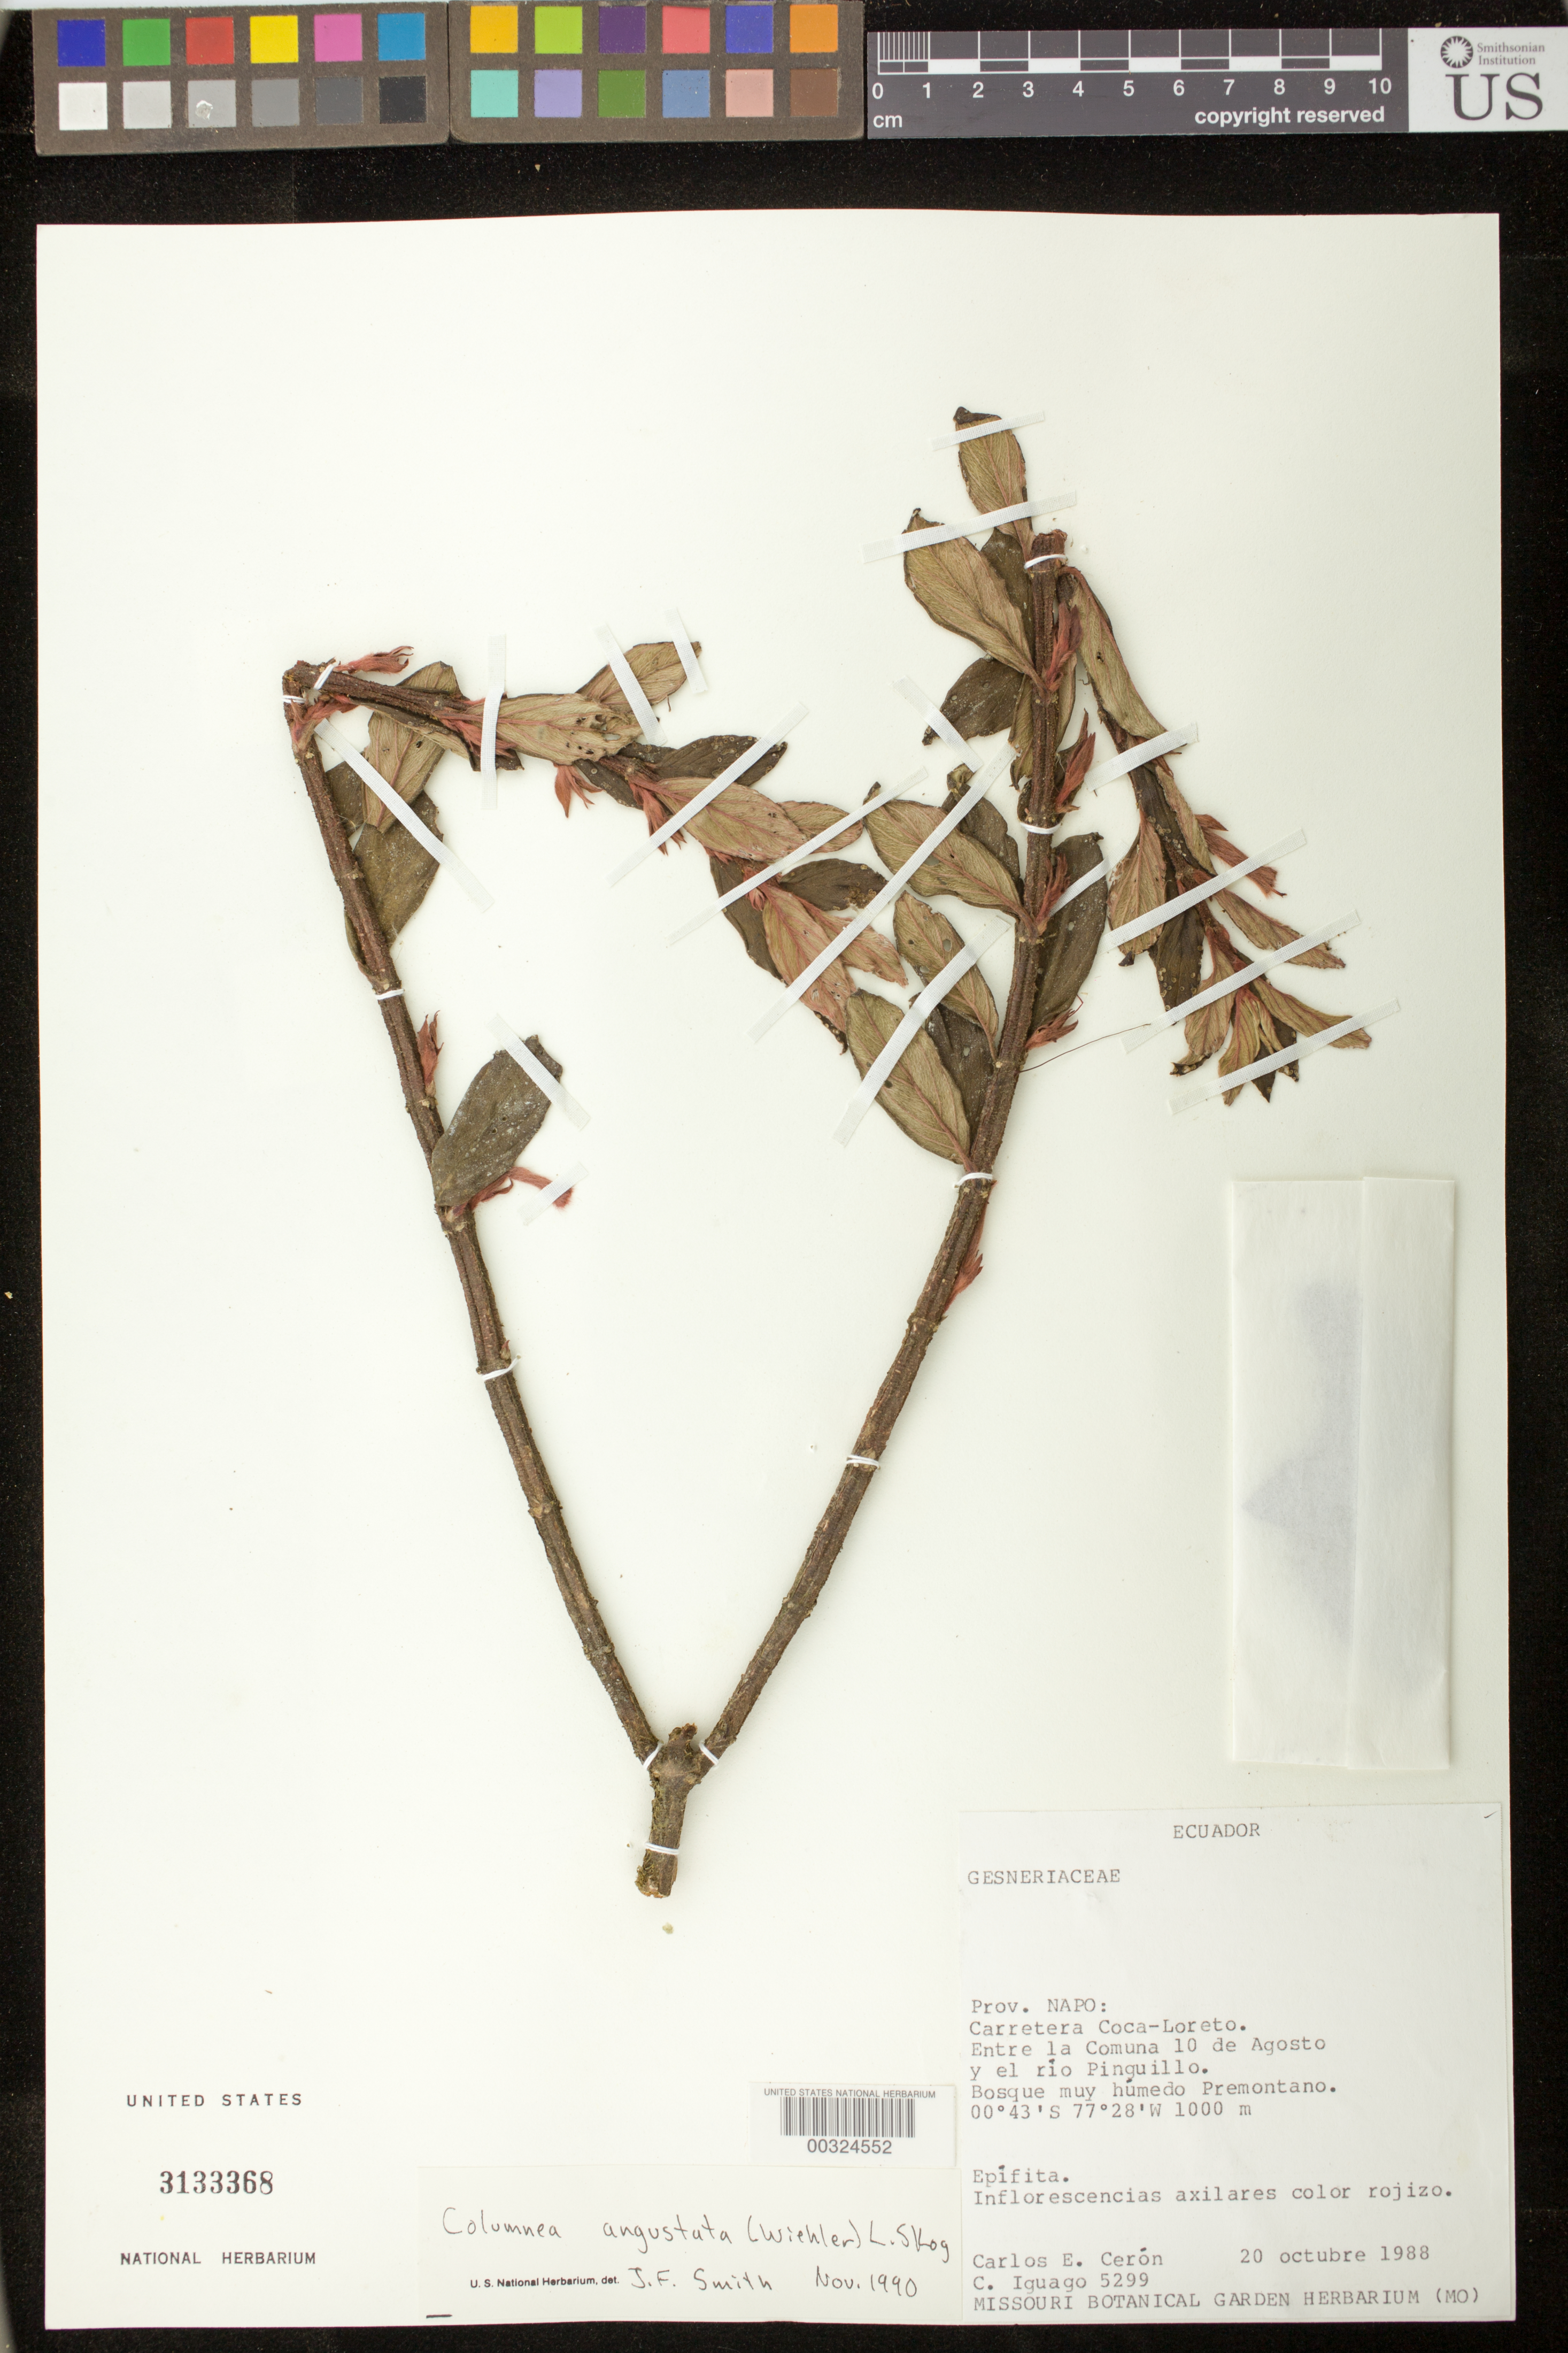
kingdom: Plantae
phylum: Tracheophyta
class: Magnoliopsida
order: Lamiales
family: Gesneriaceae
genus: Columnea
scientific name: Columnea angustata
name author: (Wiehler) L.E. Skog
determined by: Skog, Laurence E.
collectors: C. E. Cerón M. & C. Iguago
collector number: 5299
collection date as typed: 20 Oct 1988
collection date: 1988-10-20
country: Ecuador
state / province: Napo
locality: Coca-Loreto highway, between la comuna 10 de Agosto and Rio Pinguillo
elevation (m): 1000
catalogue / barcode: US 3133368